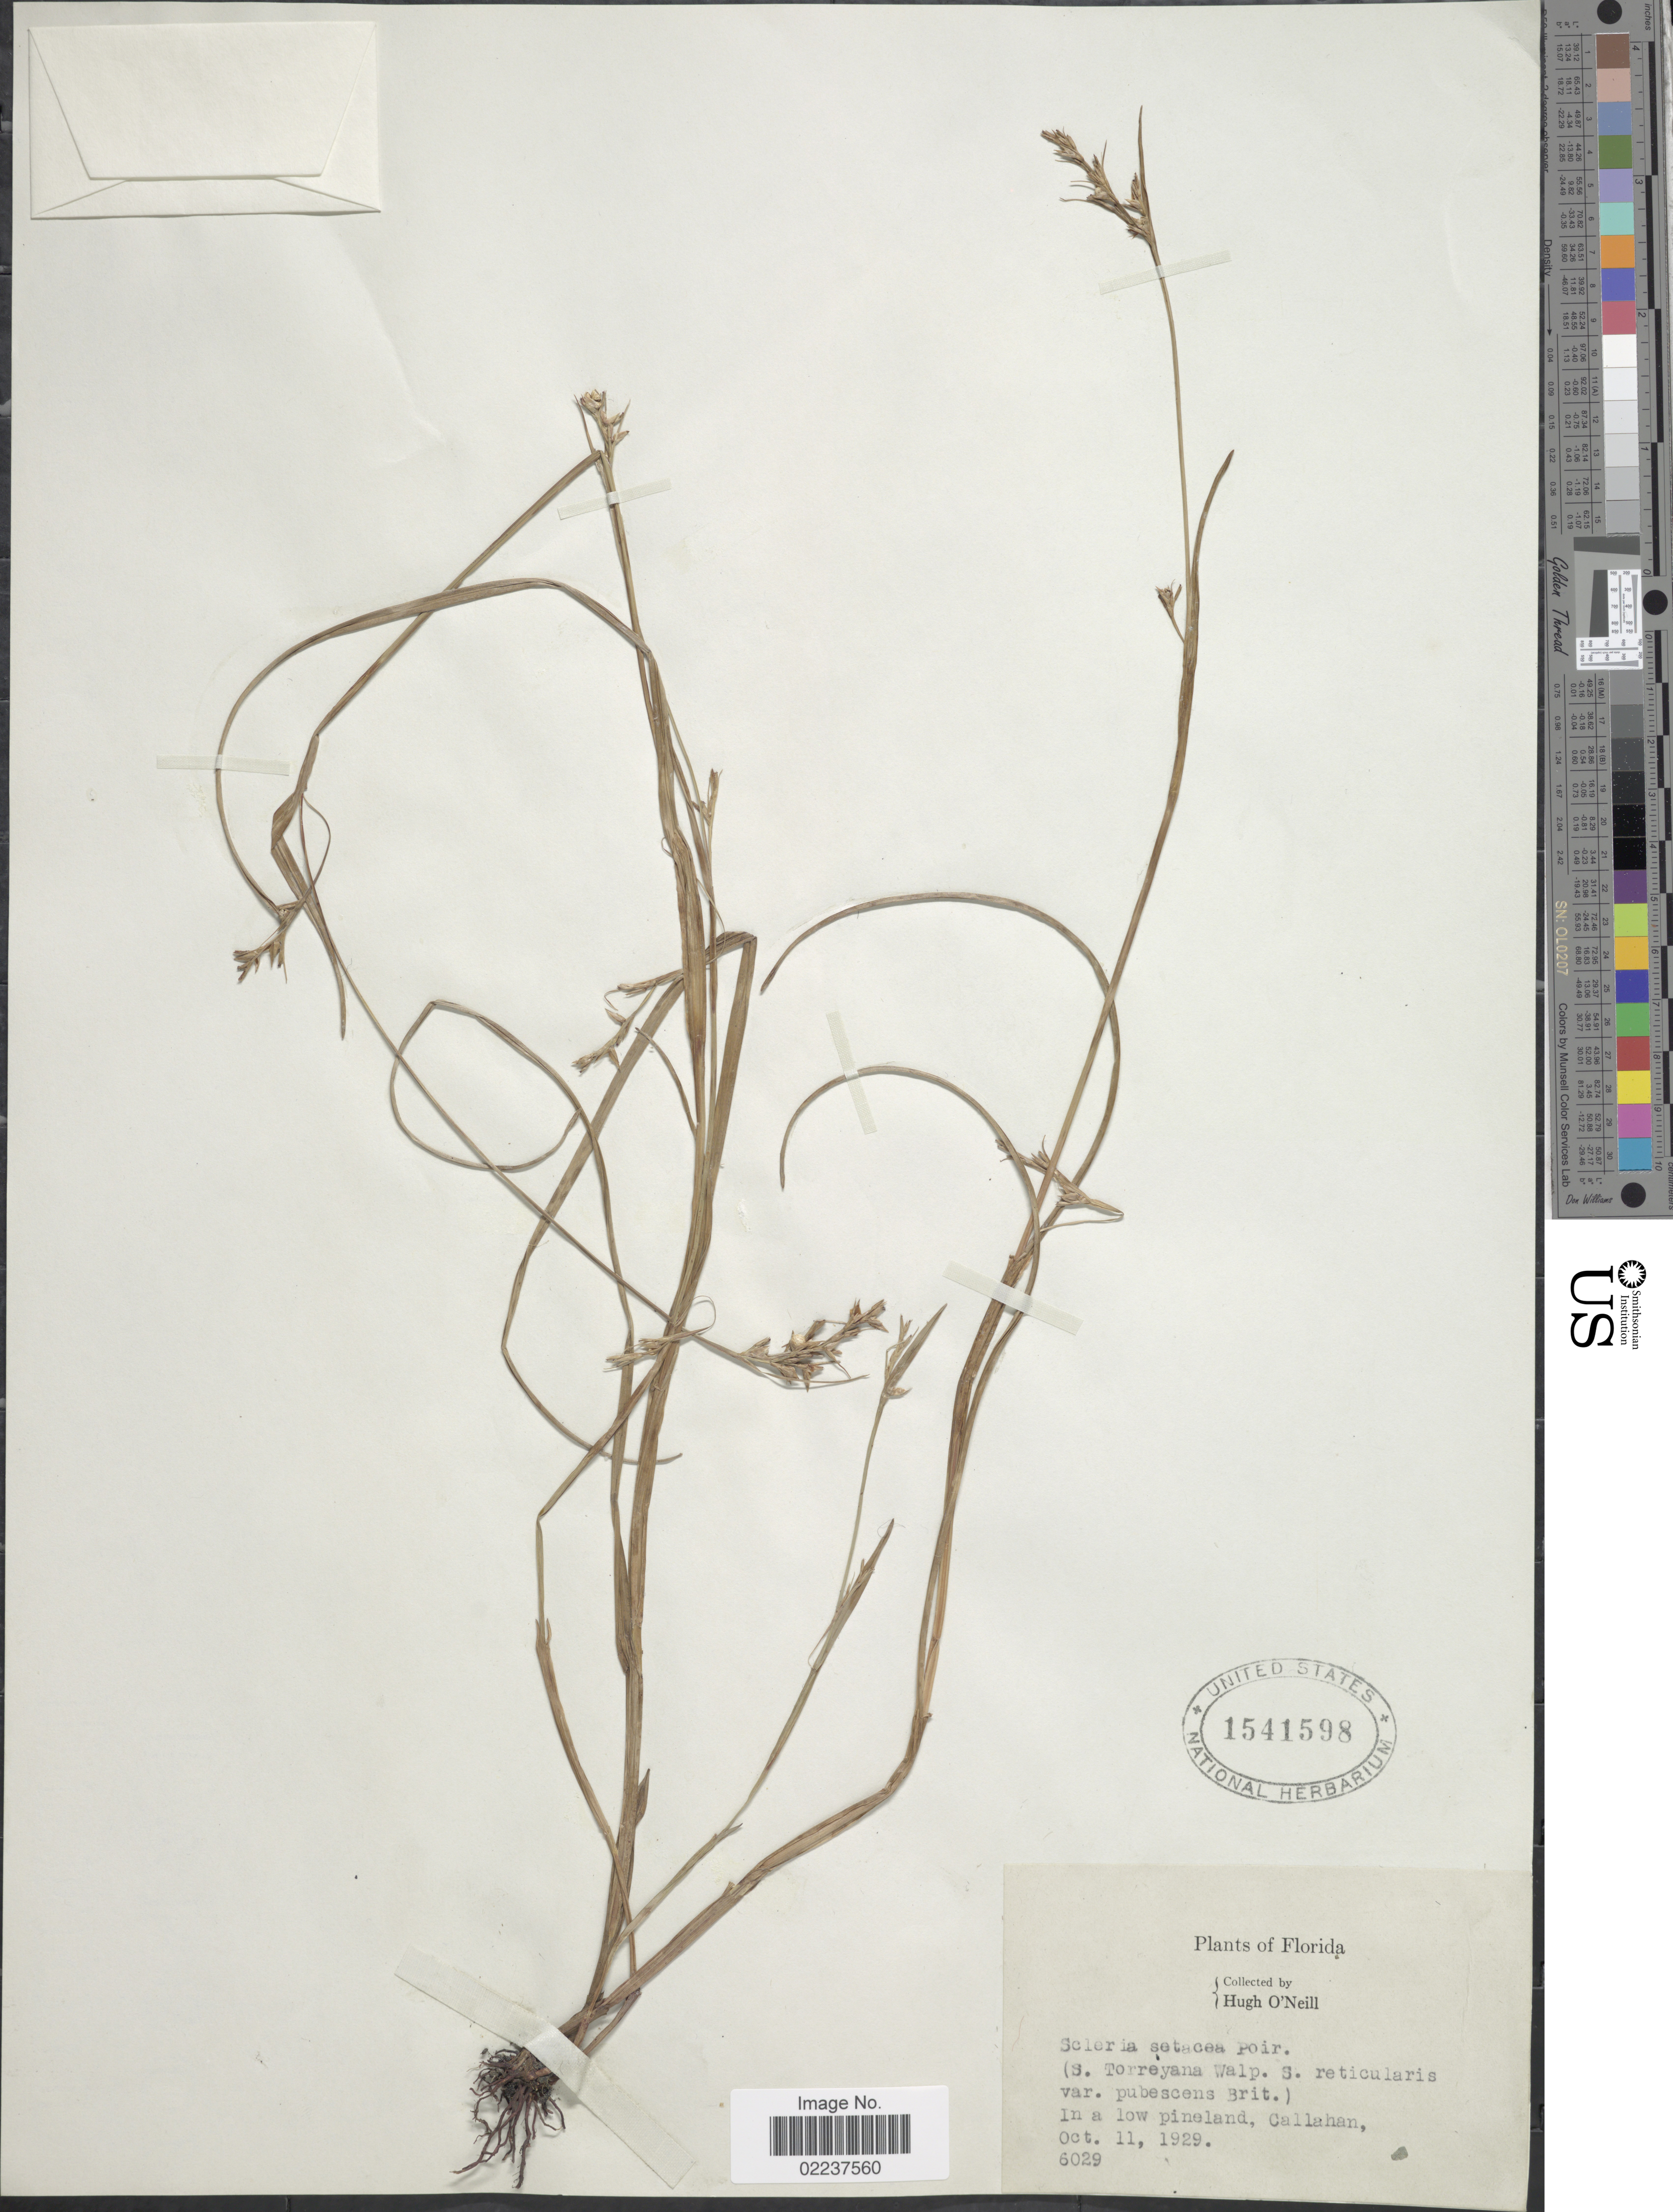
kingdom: Plantae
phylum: Tracheophyta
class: Liliopsida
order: Poales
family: Cyperaceae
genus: Scleria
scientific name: Scleria muehlenbergii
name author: Steud.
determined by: Strong, Mark T., (BOT), Smithsonian Institution - National Museum of Natural History (UNITED STATES)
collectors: H. O'Neill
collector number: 6029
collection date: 1929-10-11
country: United States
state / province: Florida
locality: In a low pineland, Callahan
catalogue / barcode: US 1541598